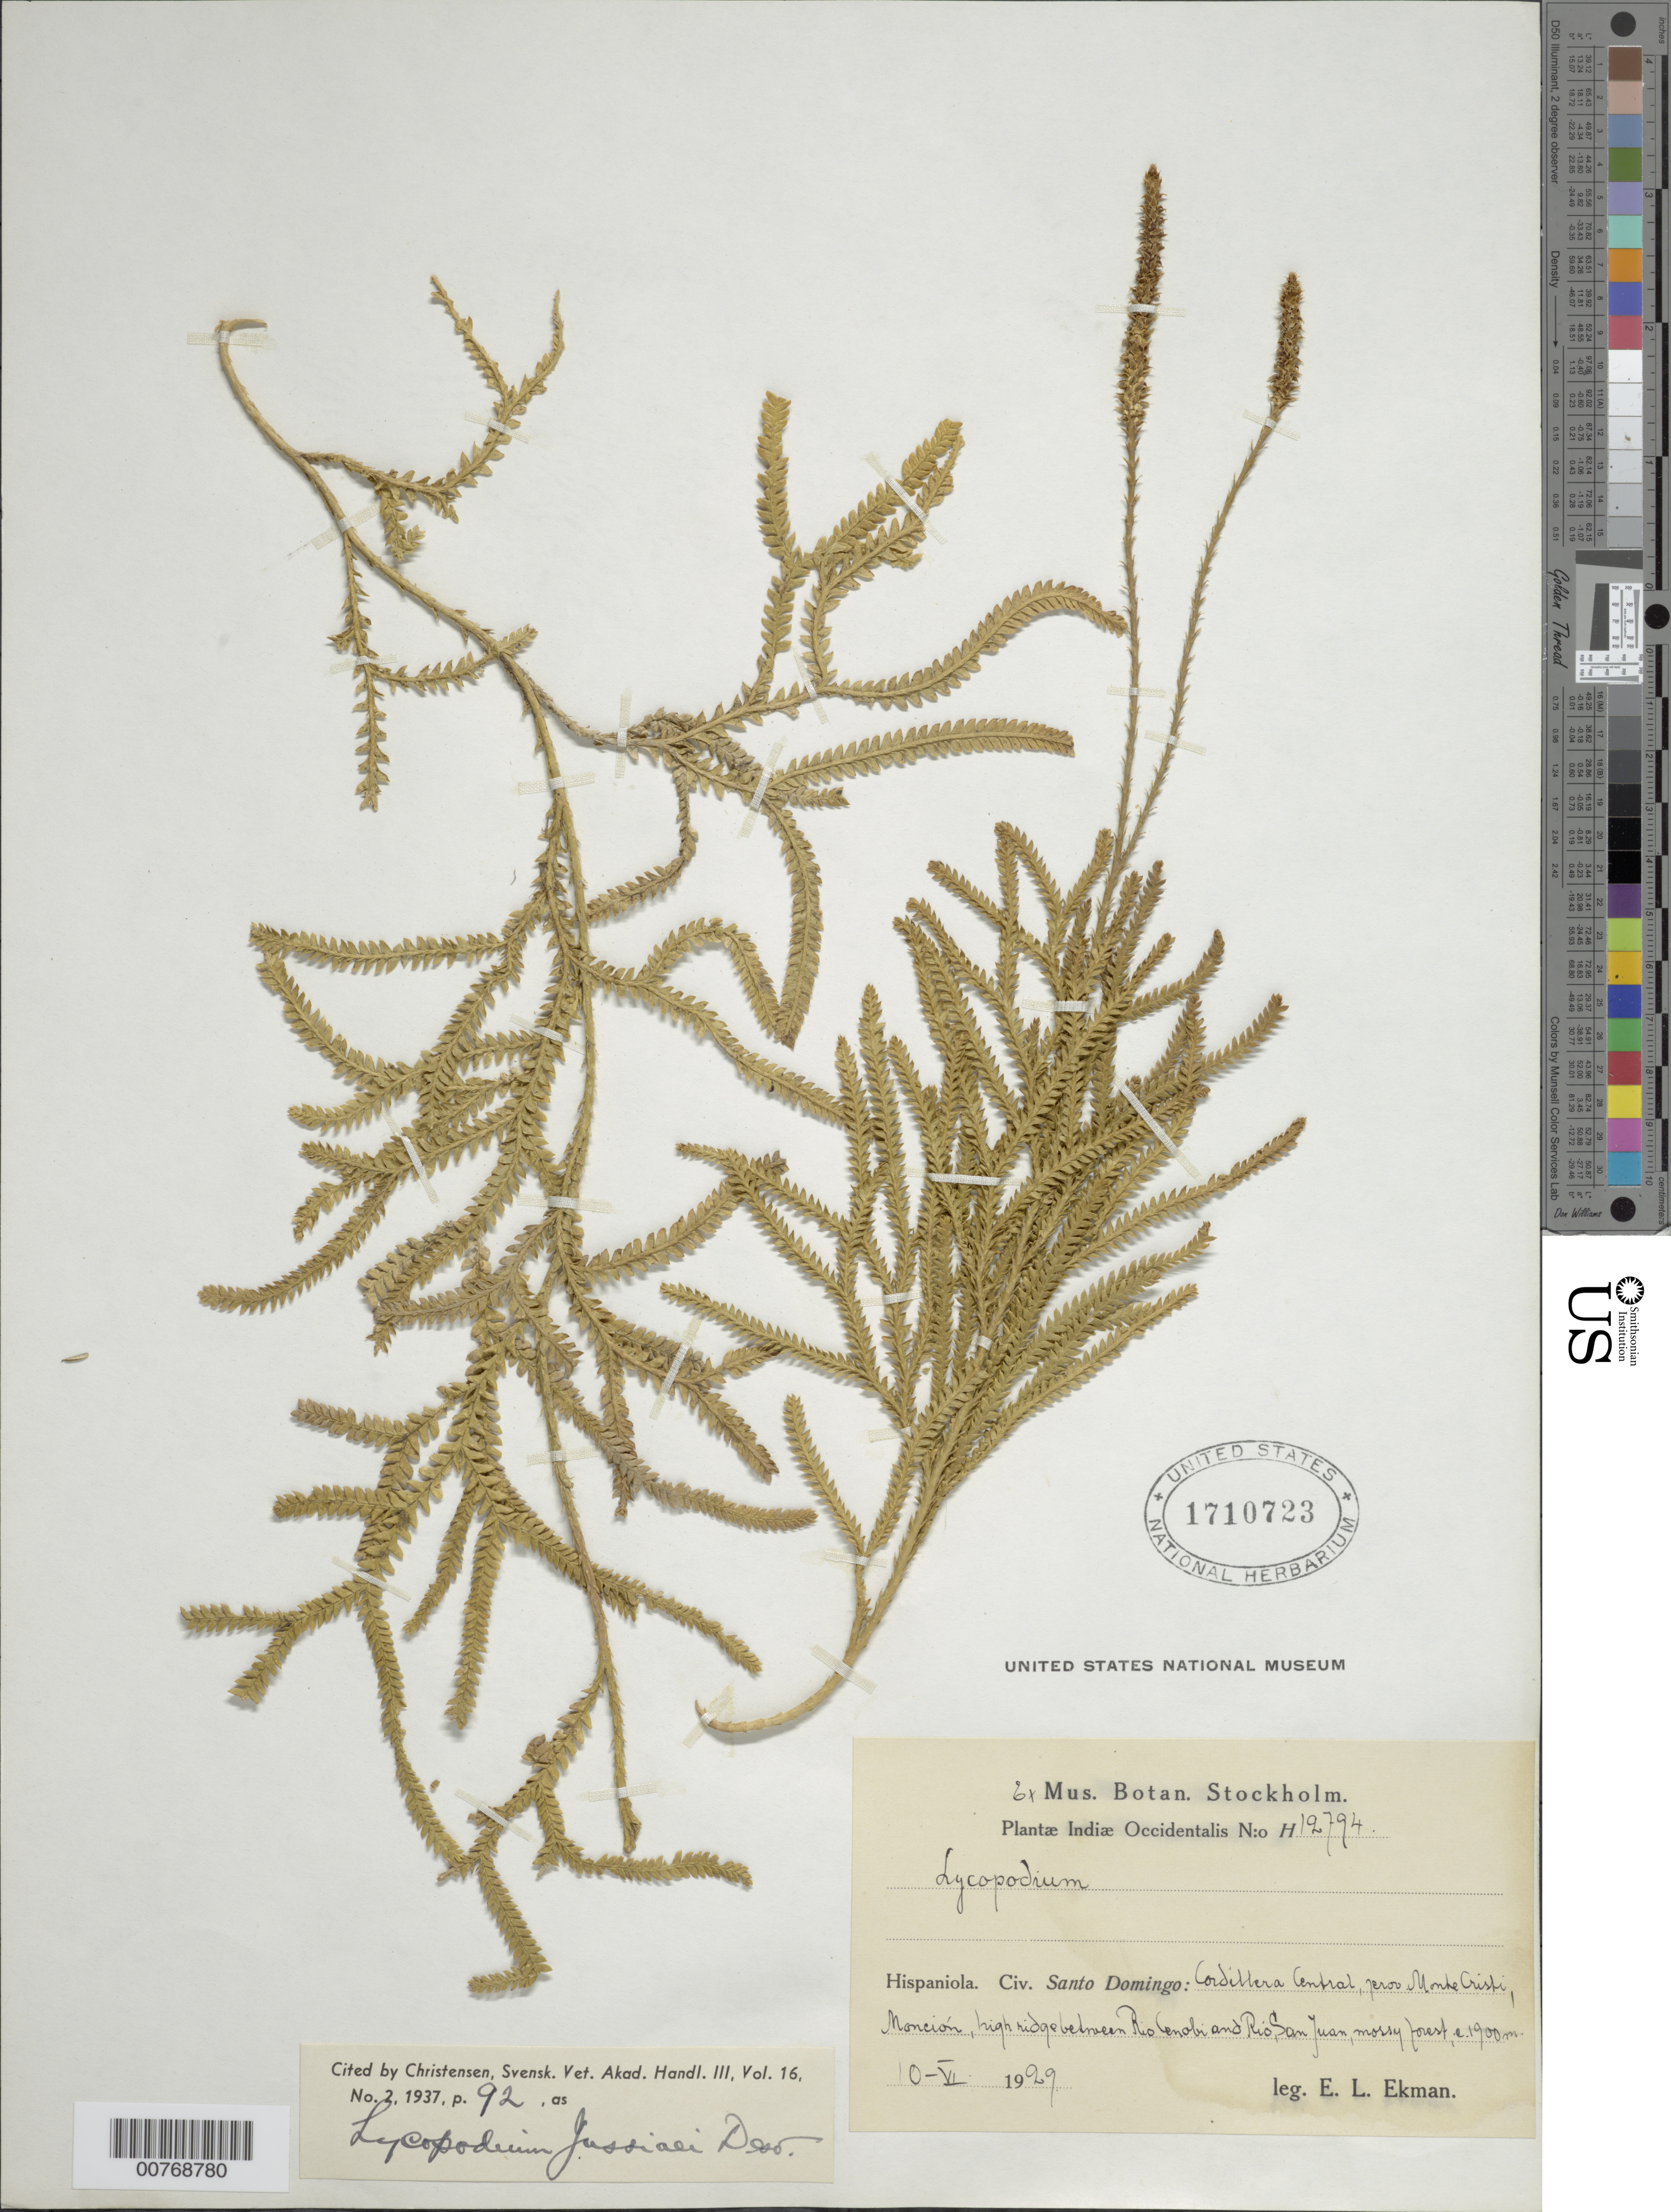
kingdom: Plantae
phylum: Tracheophyta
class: Lycopodiopsida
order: Lycopodiales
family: Lycopodiaceae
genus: Diphasium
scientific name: Diphasium jussiaei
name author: (Desv.) C. Presl ex Rothm.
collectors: E. L. Ekman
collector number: H 12794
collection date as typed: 10 Jun 1929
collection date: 1929-06-10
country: Dominican Republic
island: Hispaniola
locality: Santo Domingo, Cordillera Central, Provincia Monte cristi, Monción, high ridges between Rio Cenobi and Rio San Juan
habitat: In pine land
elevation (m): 1900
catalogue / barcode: US 1710723